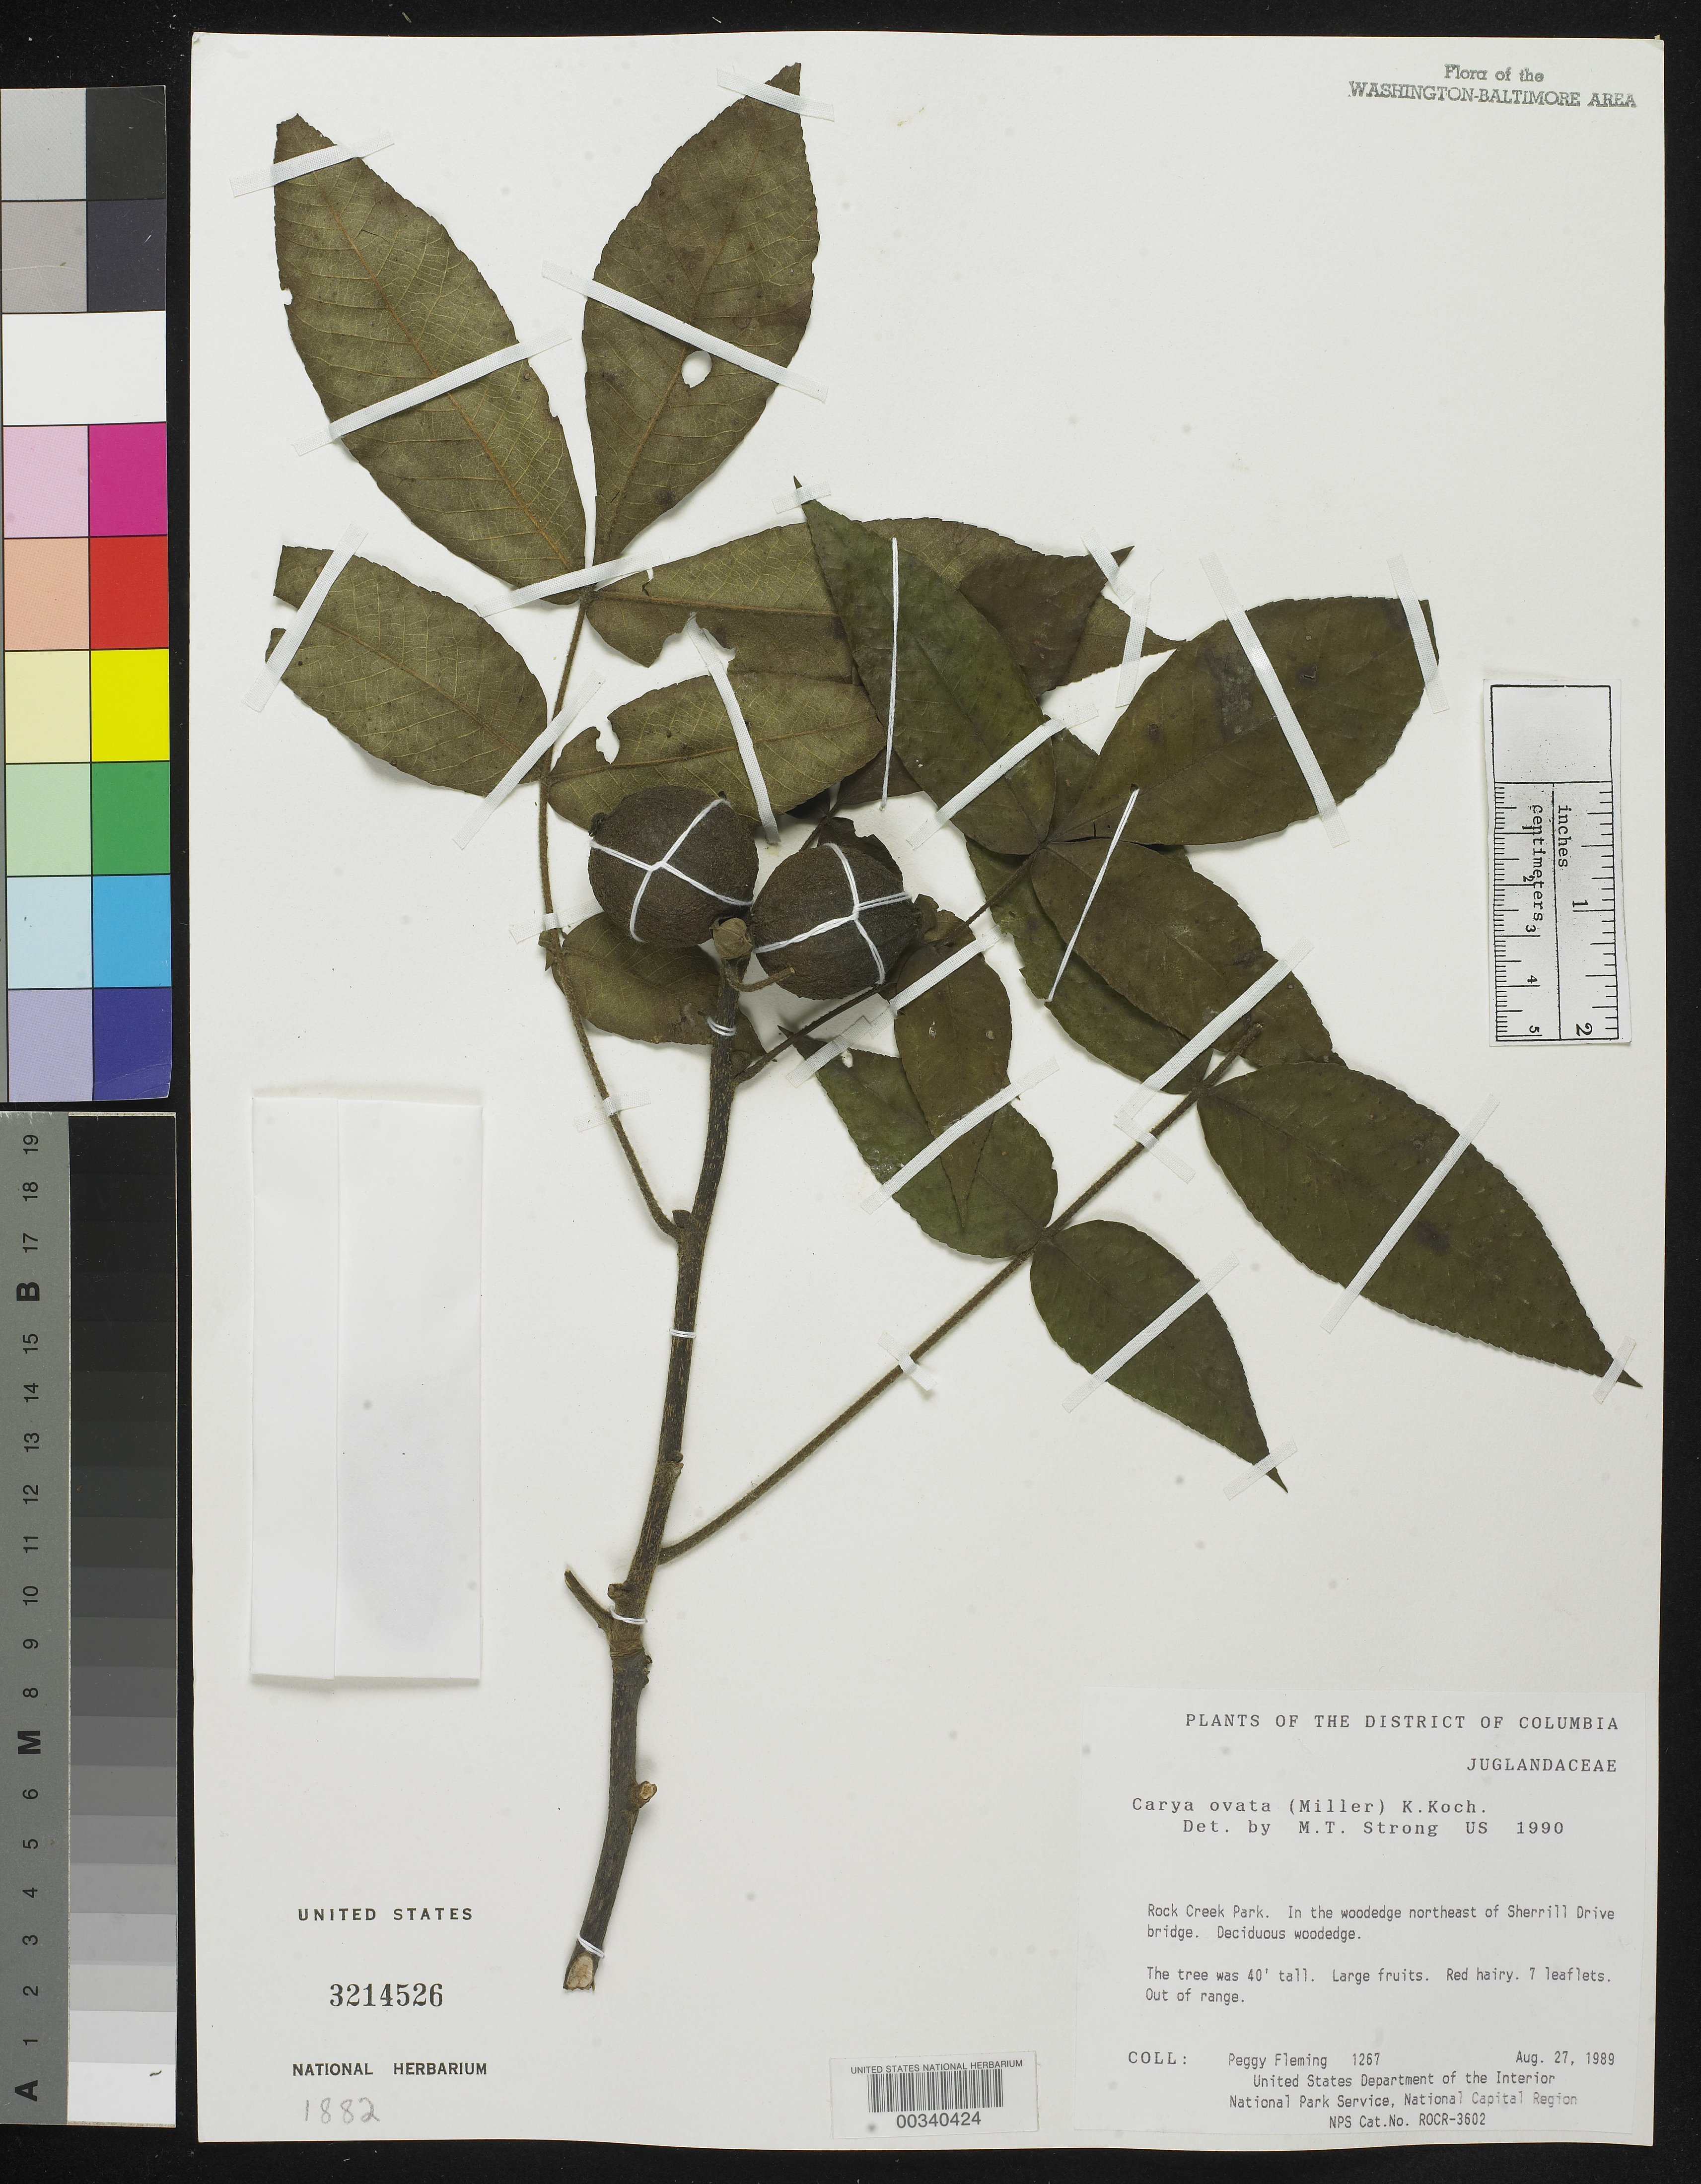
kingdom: Plantae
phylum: Tracheophyta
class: Magnoliopsida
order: Fagales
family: Juglandaceae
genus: Carya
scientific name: Carya ovata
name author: (Mill.) K. Koch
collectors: P. Fleming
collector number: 1267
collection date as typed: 27 Aug 1989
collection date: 1989-08-27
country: United States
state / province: District of Columbia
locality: Rock Creek Park, wood edge NE of Sherrill Dr Bridge Rock Creek Park and vicinity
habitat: Deciduous woodedge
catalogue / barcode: US 3214526